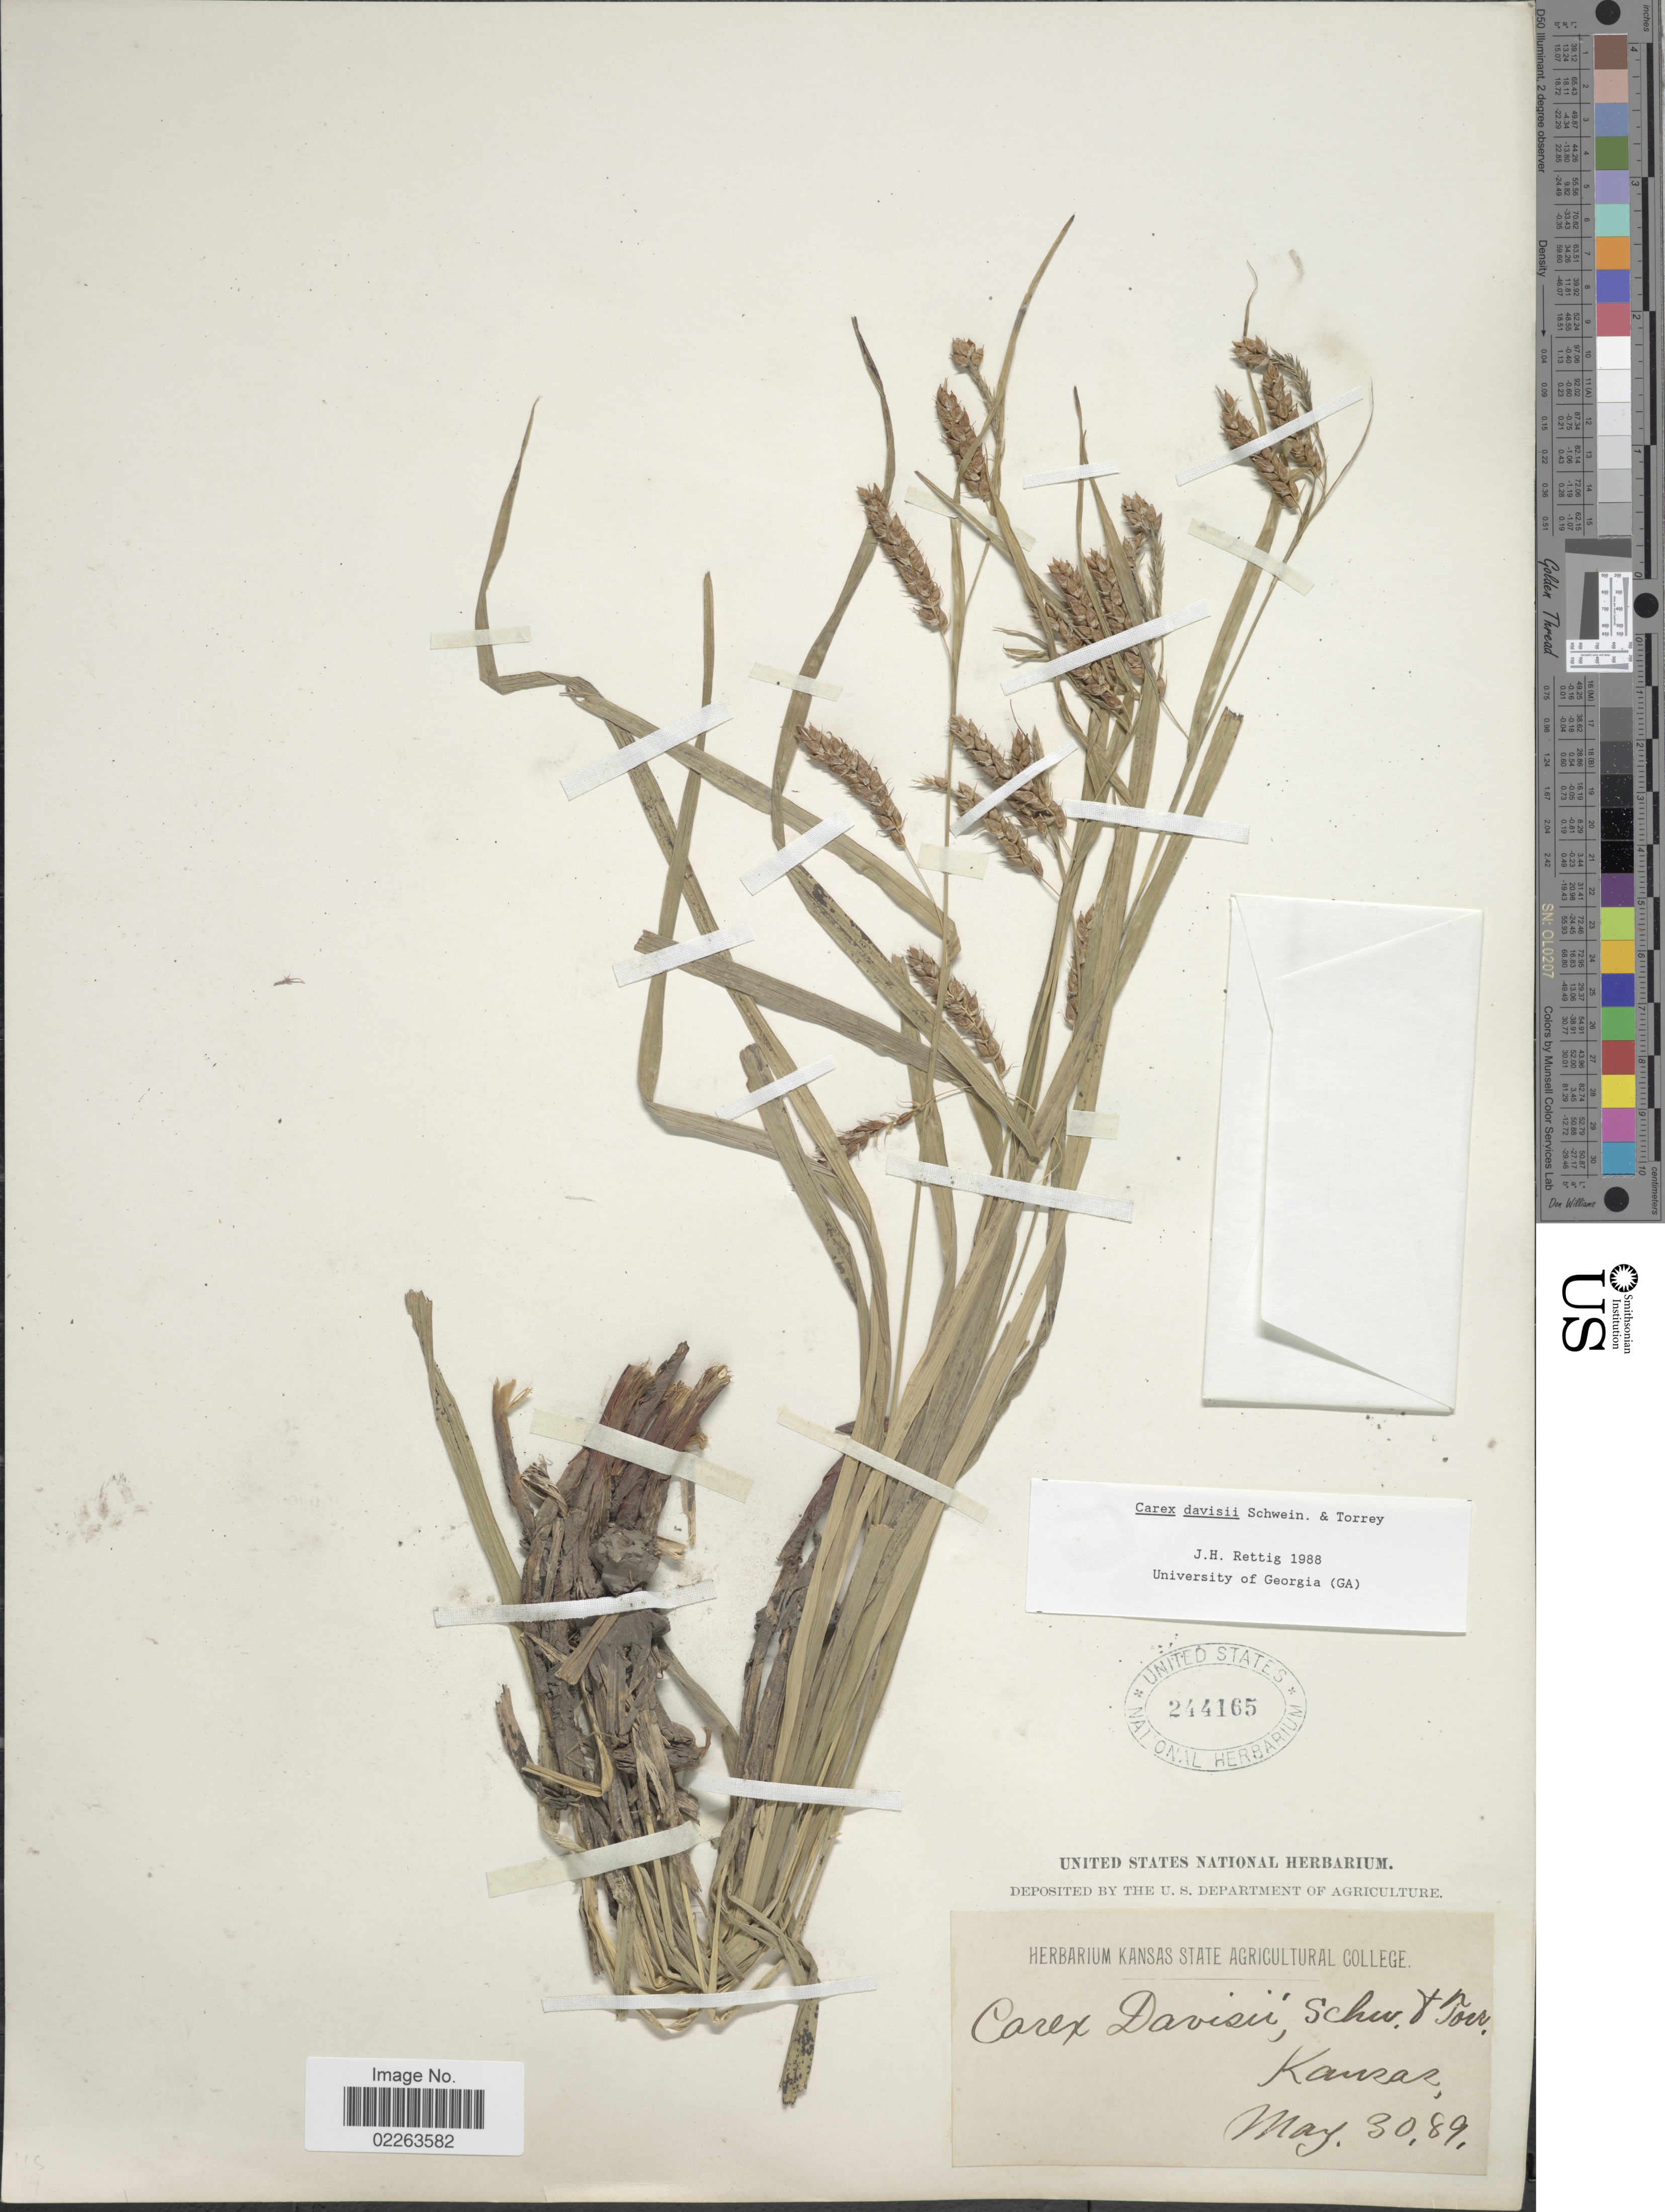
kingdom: Plantae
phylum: Tracheophyta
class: Liliopsida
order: Poales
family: Cyperaceae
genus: Carex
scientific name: Carex davisii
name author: Schwein. & Torr.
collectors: ex herb. Kansas State Agricultural College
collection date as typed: Transcribed d/m/y: 30/5/89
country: United States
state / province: Kansas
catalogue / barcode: US 244165